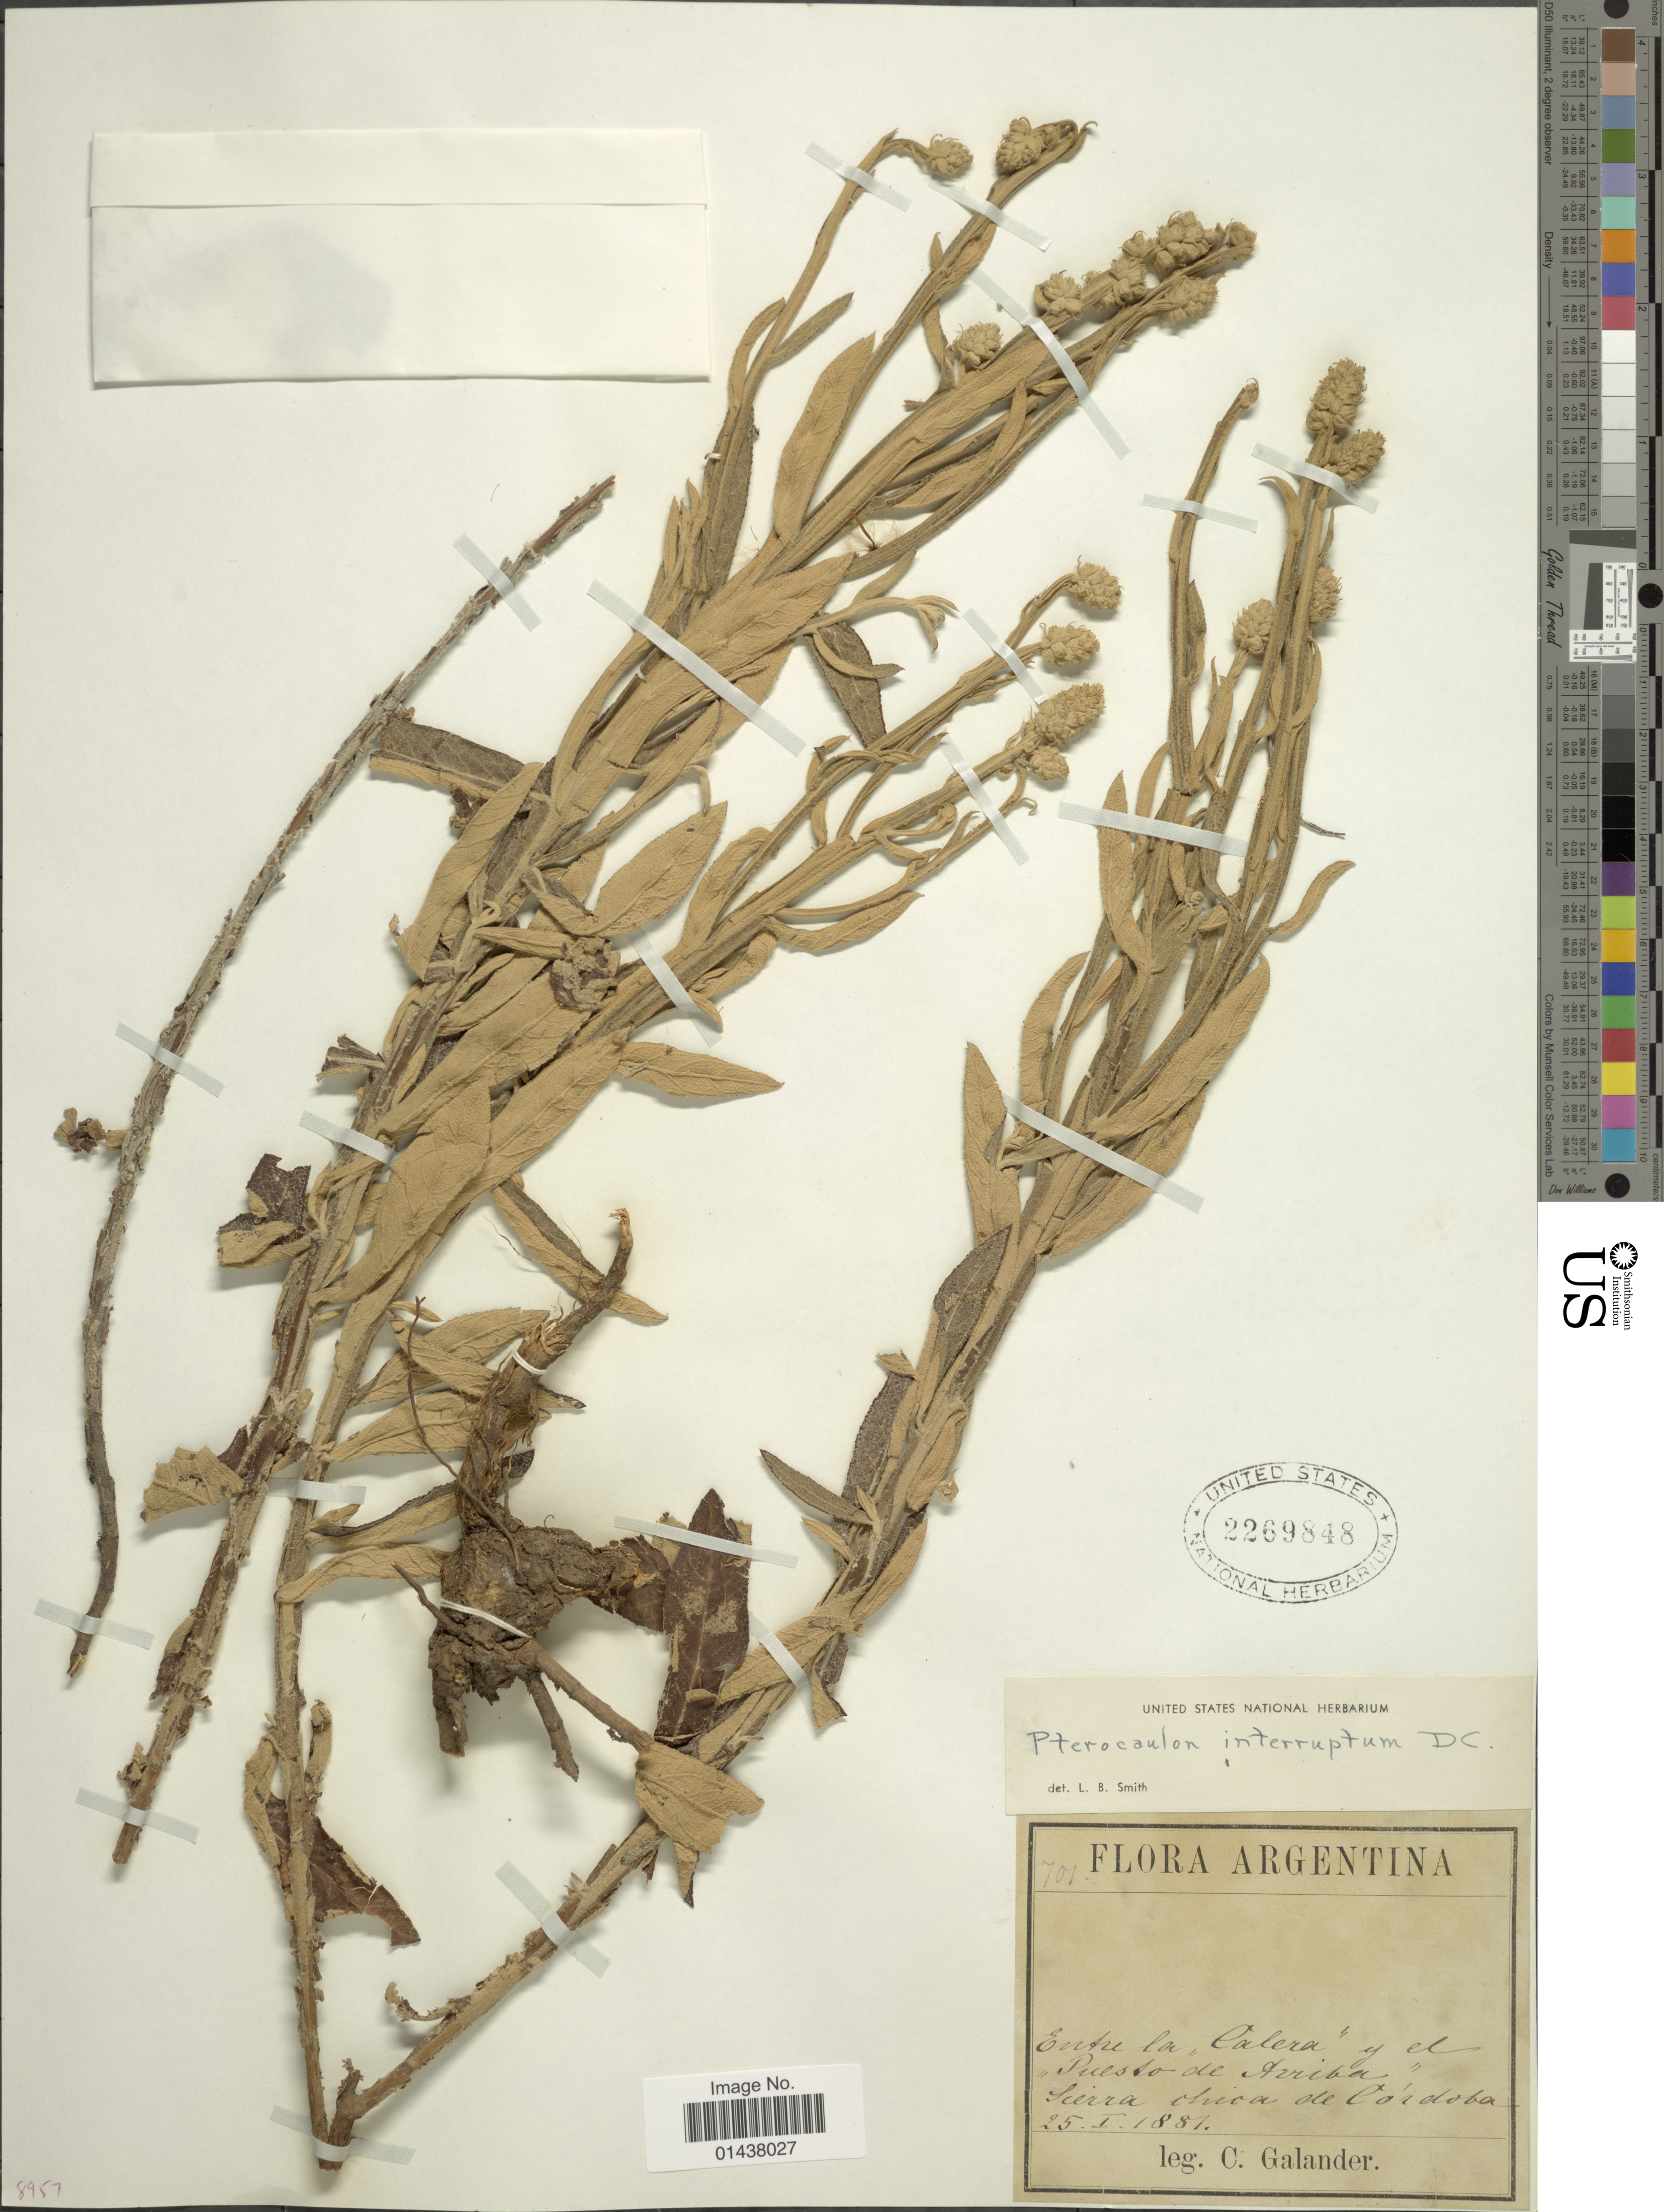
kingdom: Plantae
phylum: Tracheophyta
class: Magnoliopsida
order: Asterales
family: Asteraceae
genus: Pterocaulon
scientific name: Pterocaulon alopecuroides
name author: (Lam.) DC.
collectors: C. Galander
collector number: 701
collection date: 1881-01-25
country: Argentina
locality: Entre la "Calena" y el "Puesto de Arriba" , Sierra chica de Cordoba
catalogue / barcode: US 2269848